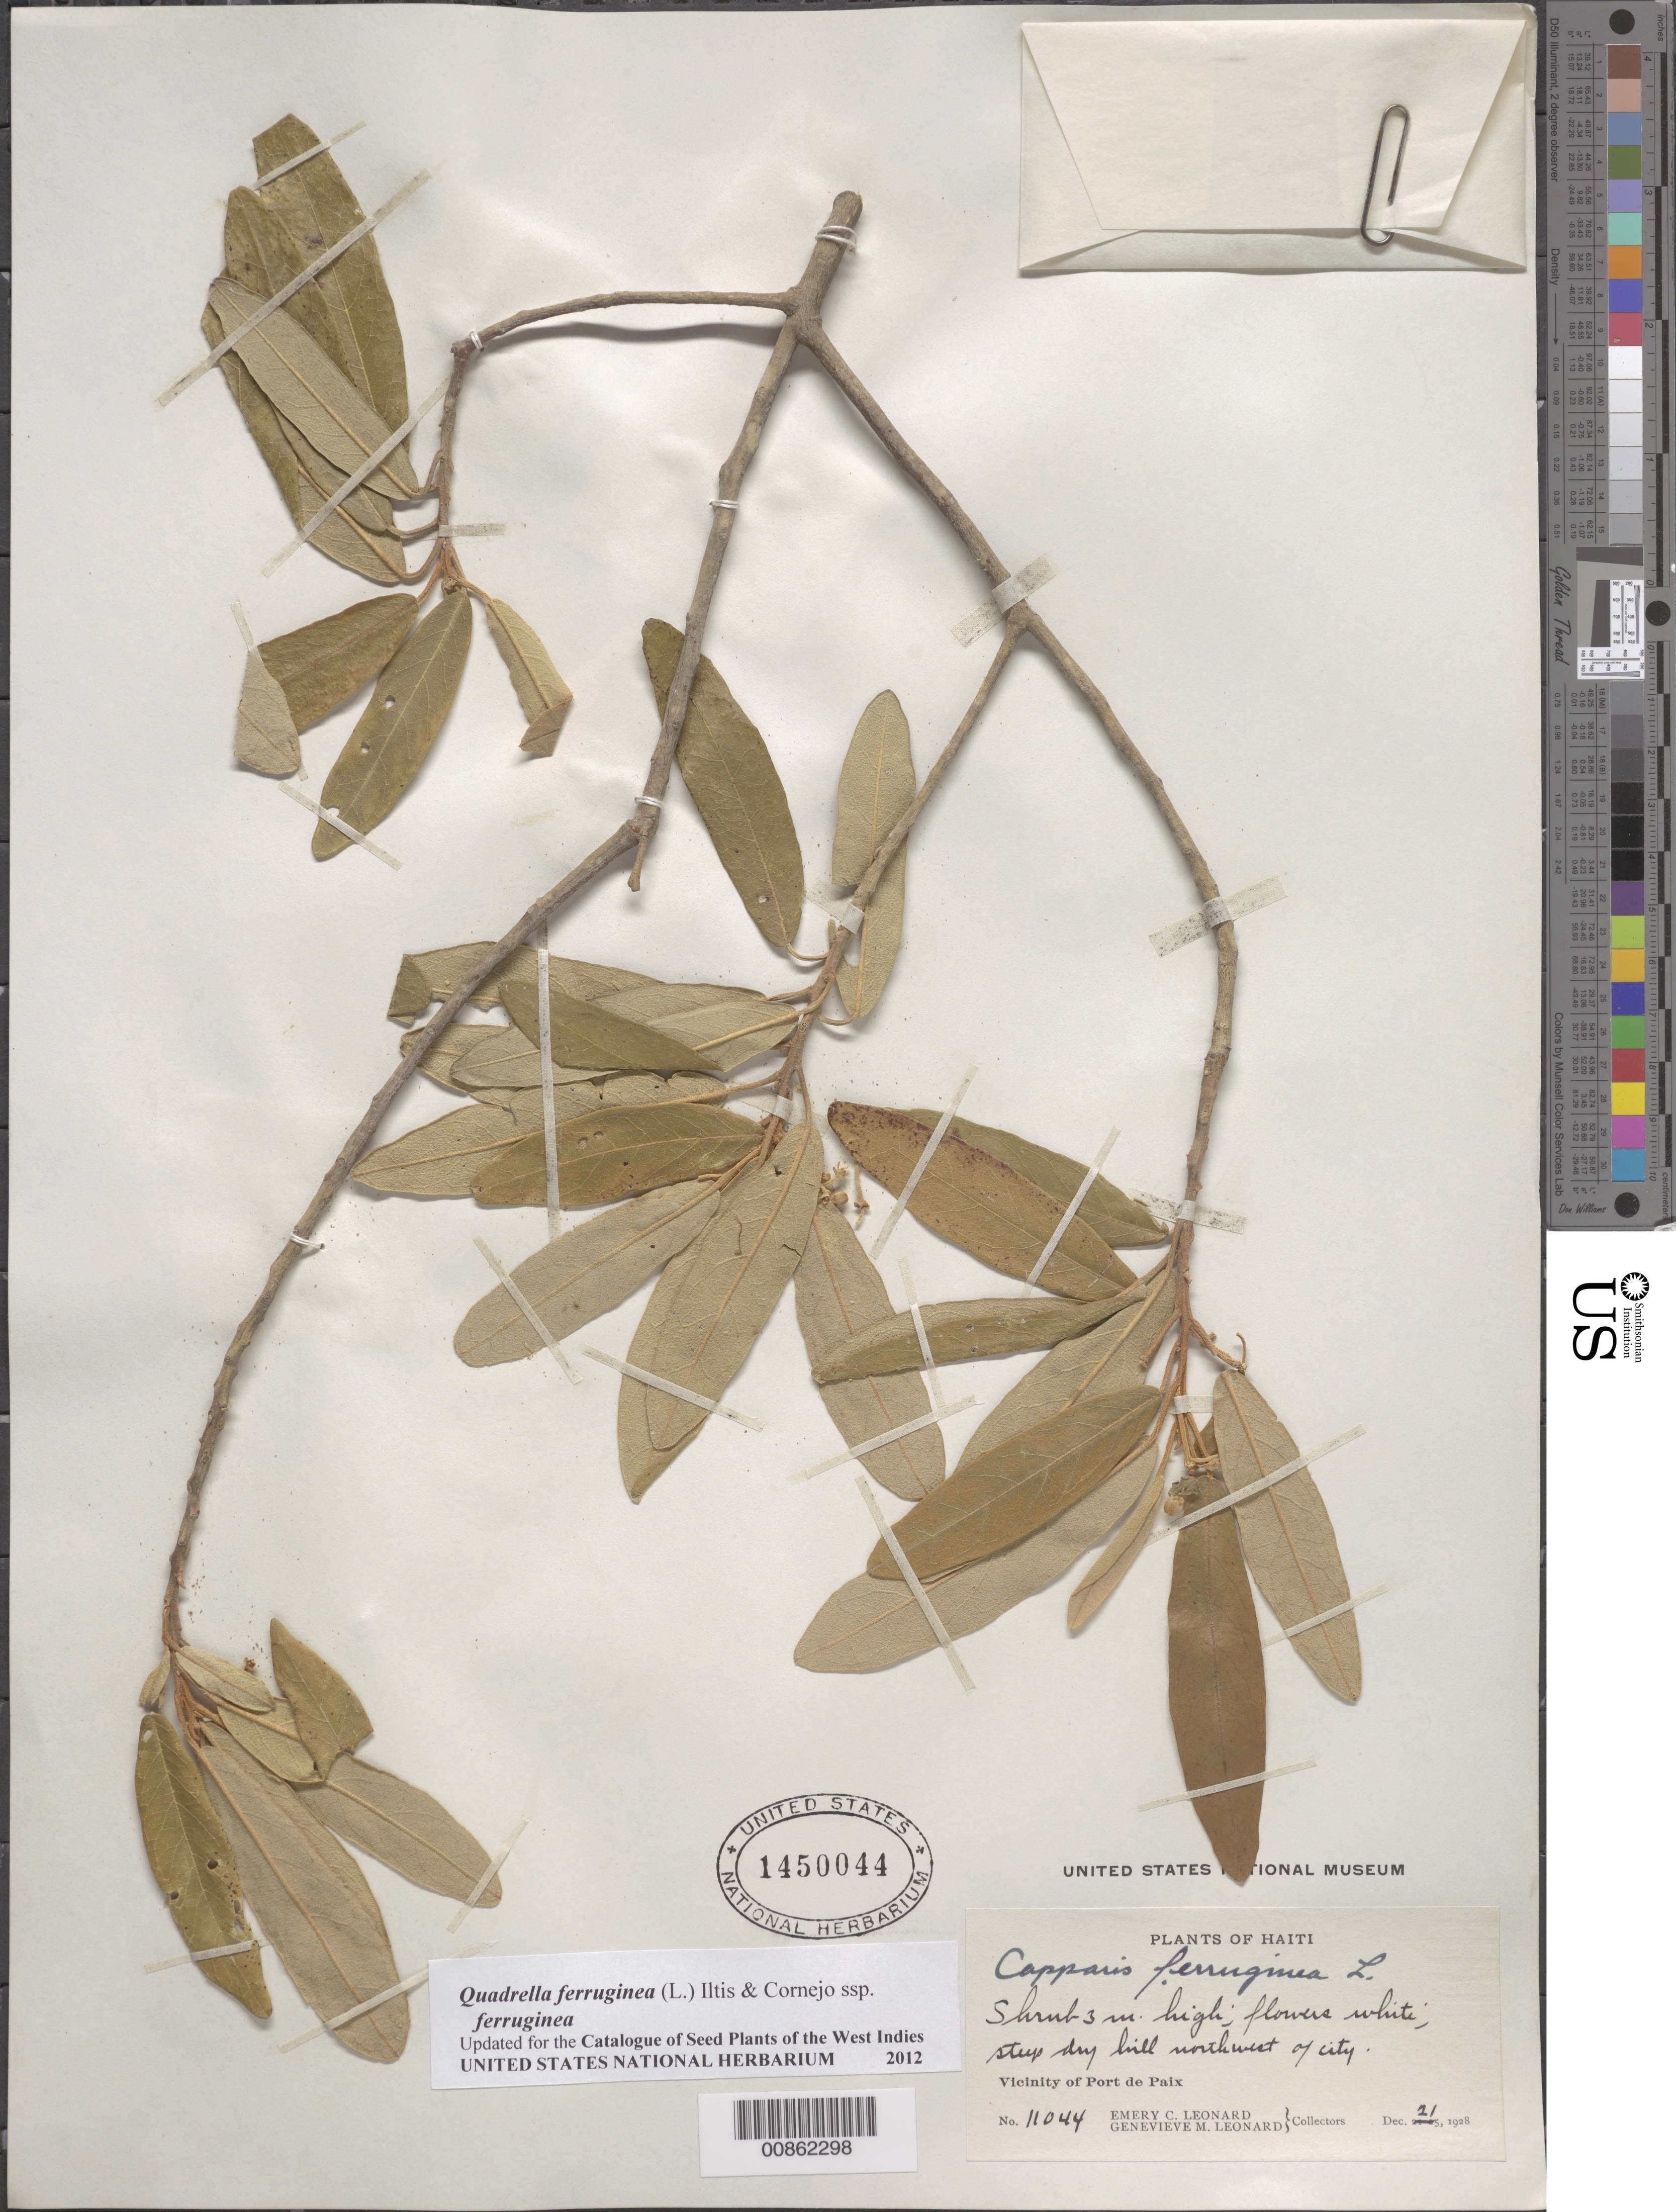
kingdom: Plantae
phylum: Tracheophyta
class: Magnoliopsida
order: Brassicales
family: Capparaceae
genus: Quadrella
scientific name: Quadrella ferruginea subsp. ferruginea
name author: (L.) Cornejo & Iltis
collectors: E. C. Leonard & G. M. Leonard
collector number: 11044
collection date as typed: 21 Dec 1928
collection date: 1928-12-21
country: Haiti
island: Hispaniola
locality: Vicinity of Port de paix. Steep dry hill northwest of city.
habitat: Steep dry hill.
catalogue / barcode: US 1450044